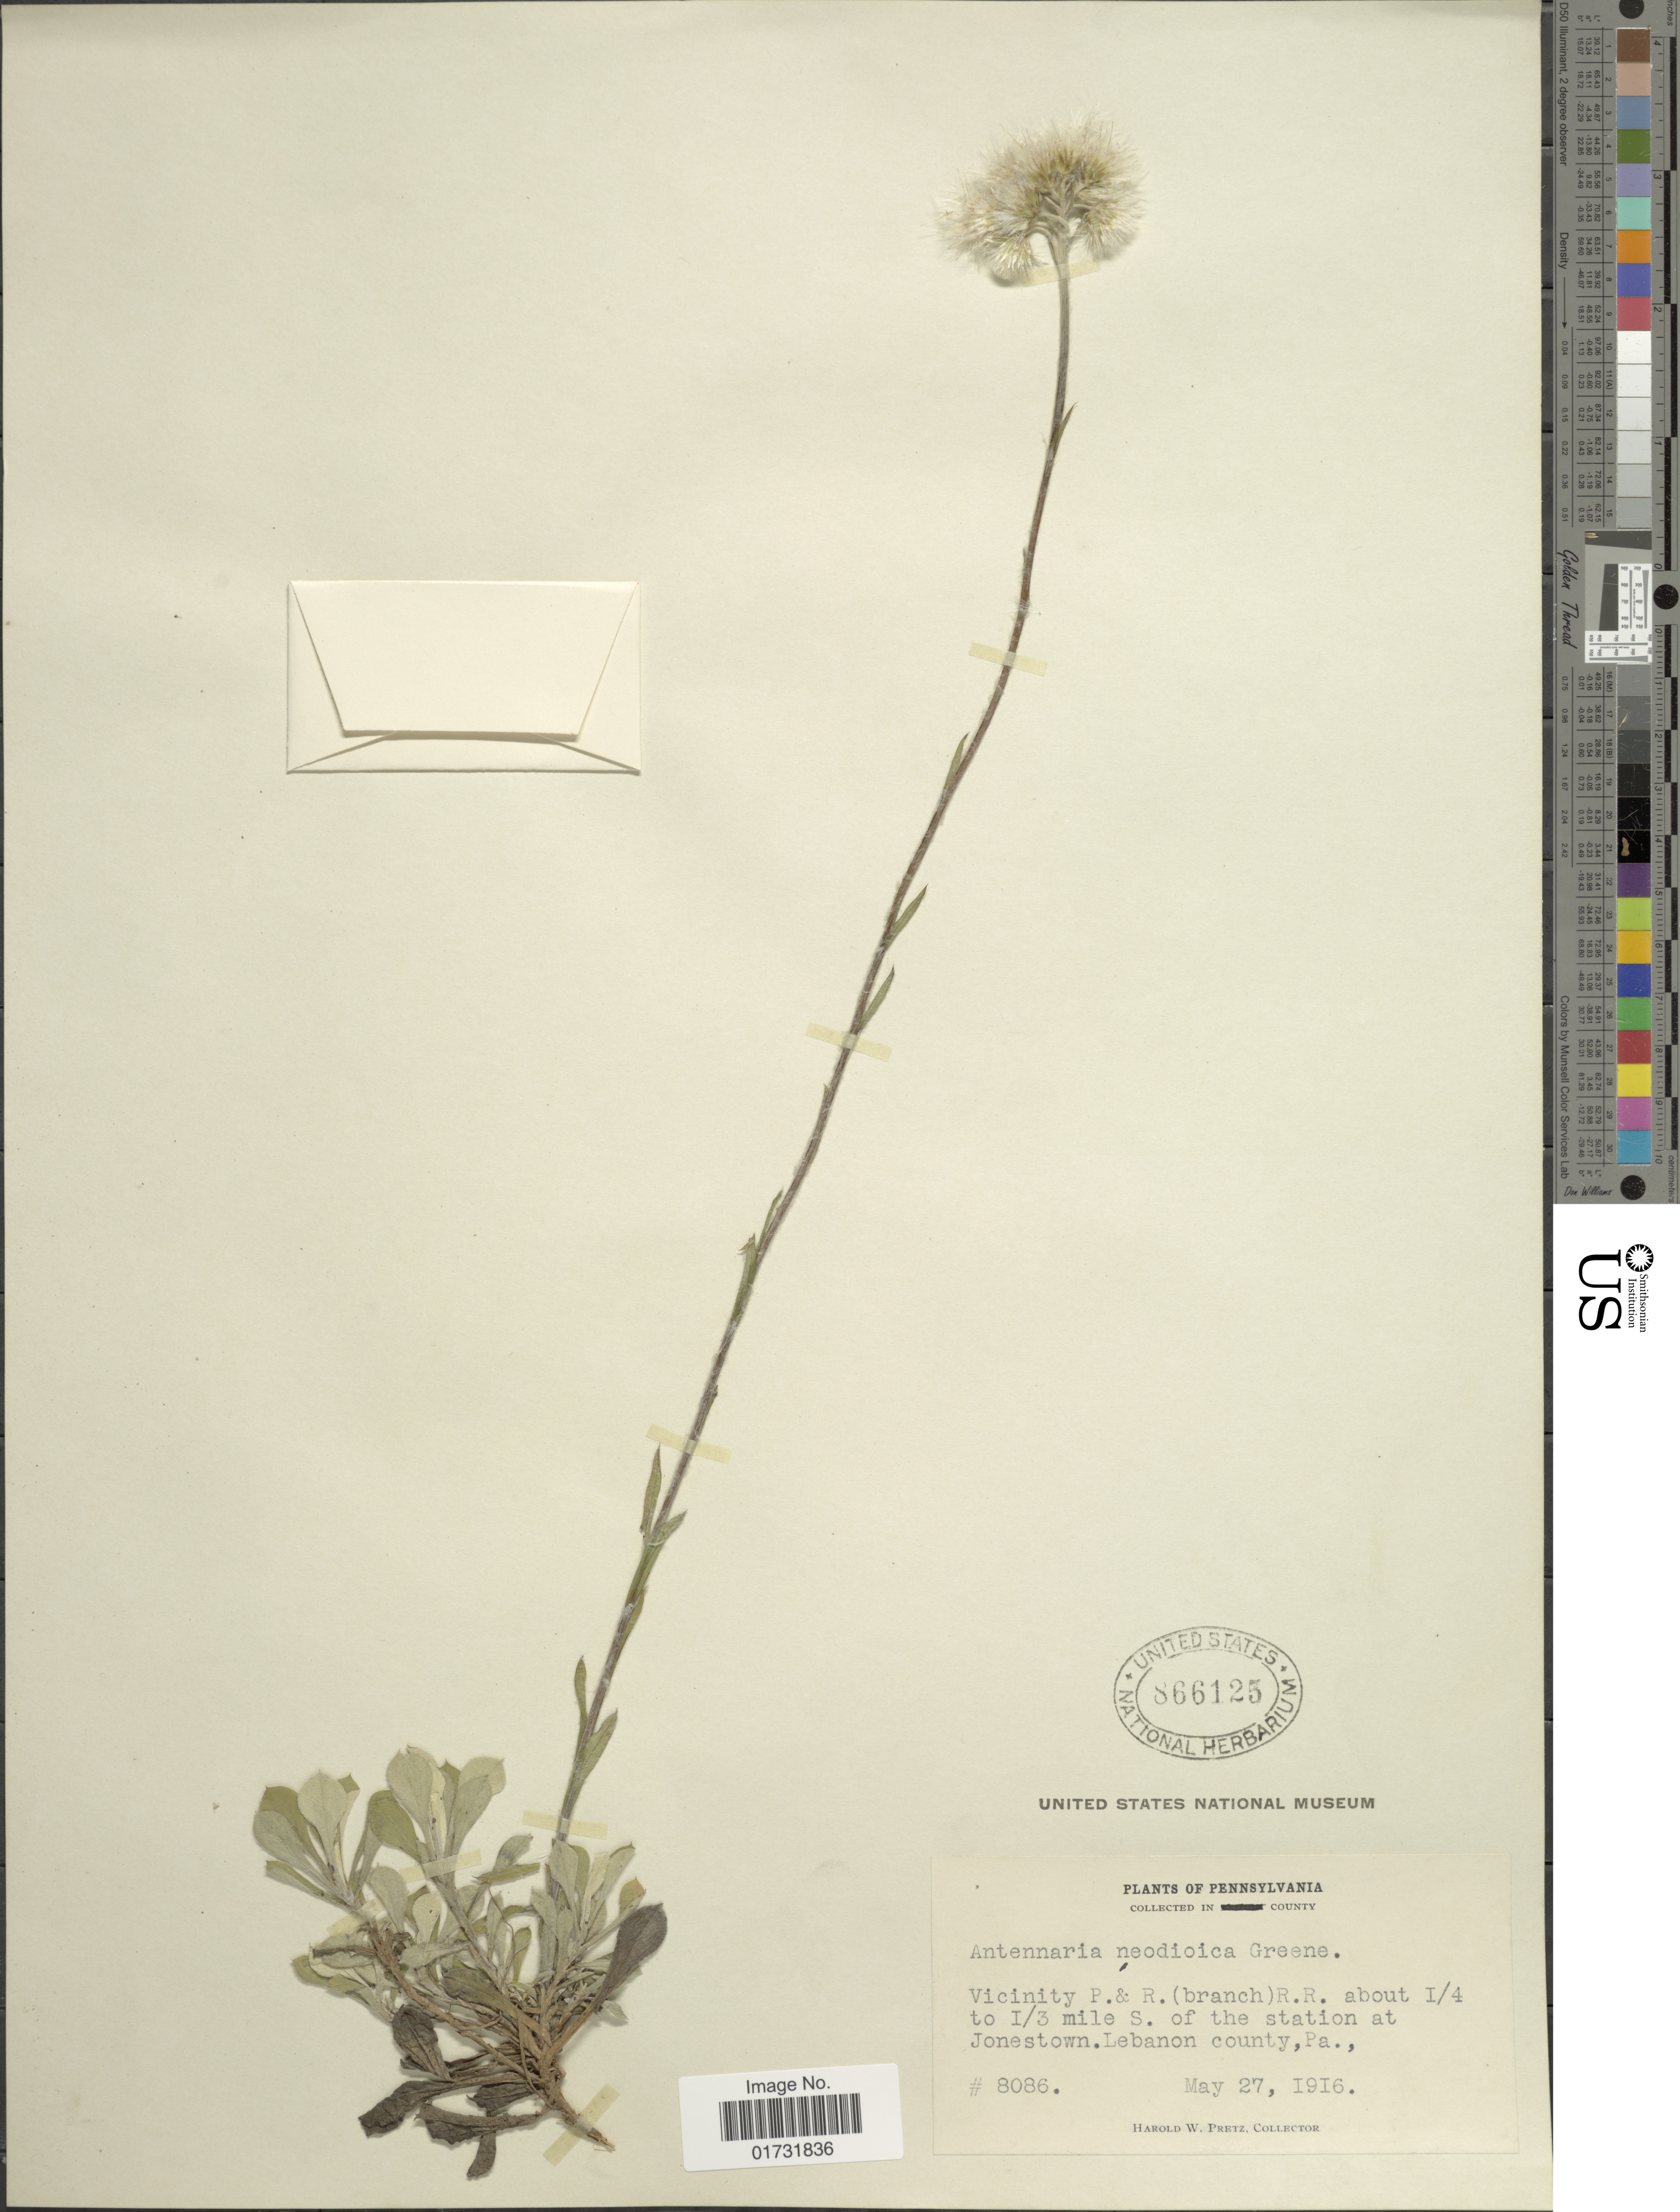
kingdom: Plantae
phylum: Tracheophyta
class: Magnoliopsida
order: Asterales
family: Asteraceae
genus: Antennaria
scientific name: Antennaria neodioica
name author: Greene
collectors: H. W. Pretz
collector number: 8086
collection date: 1916-05-27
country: United States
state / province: Pennsylvania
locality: Vicinity of P.& R.(branch) R.R. about 1/4 to 1/3 mile S. of the station at Jonestown. Lebanon county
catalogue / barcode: US 866125